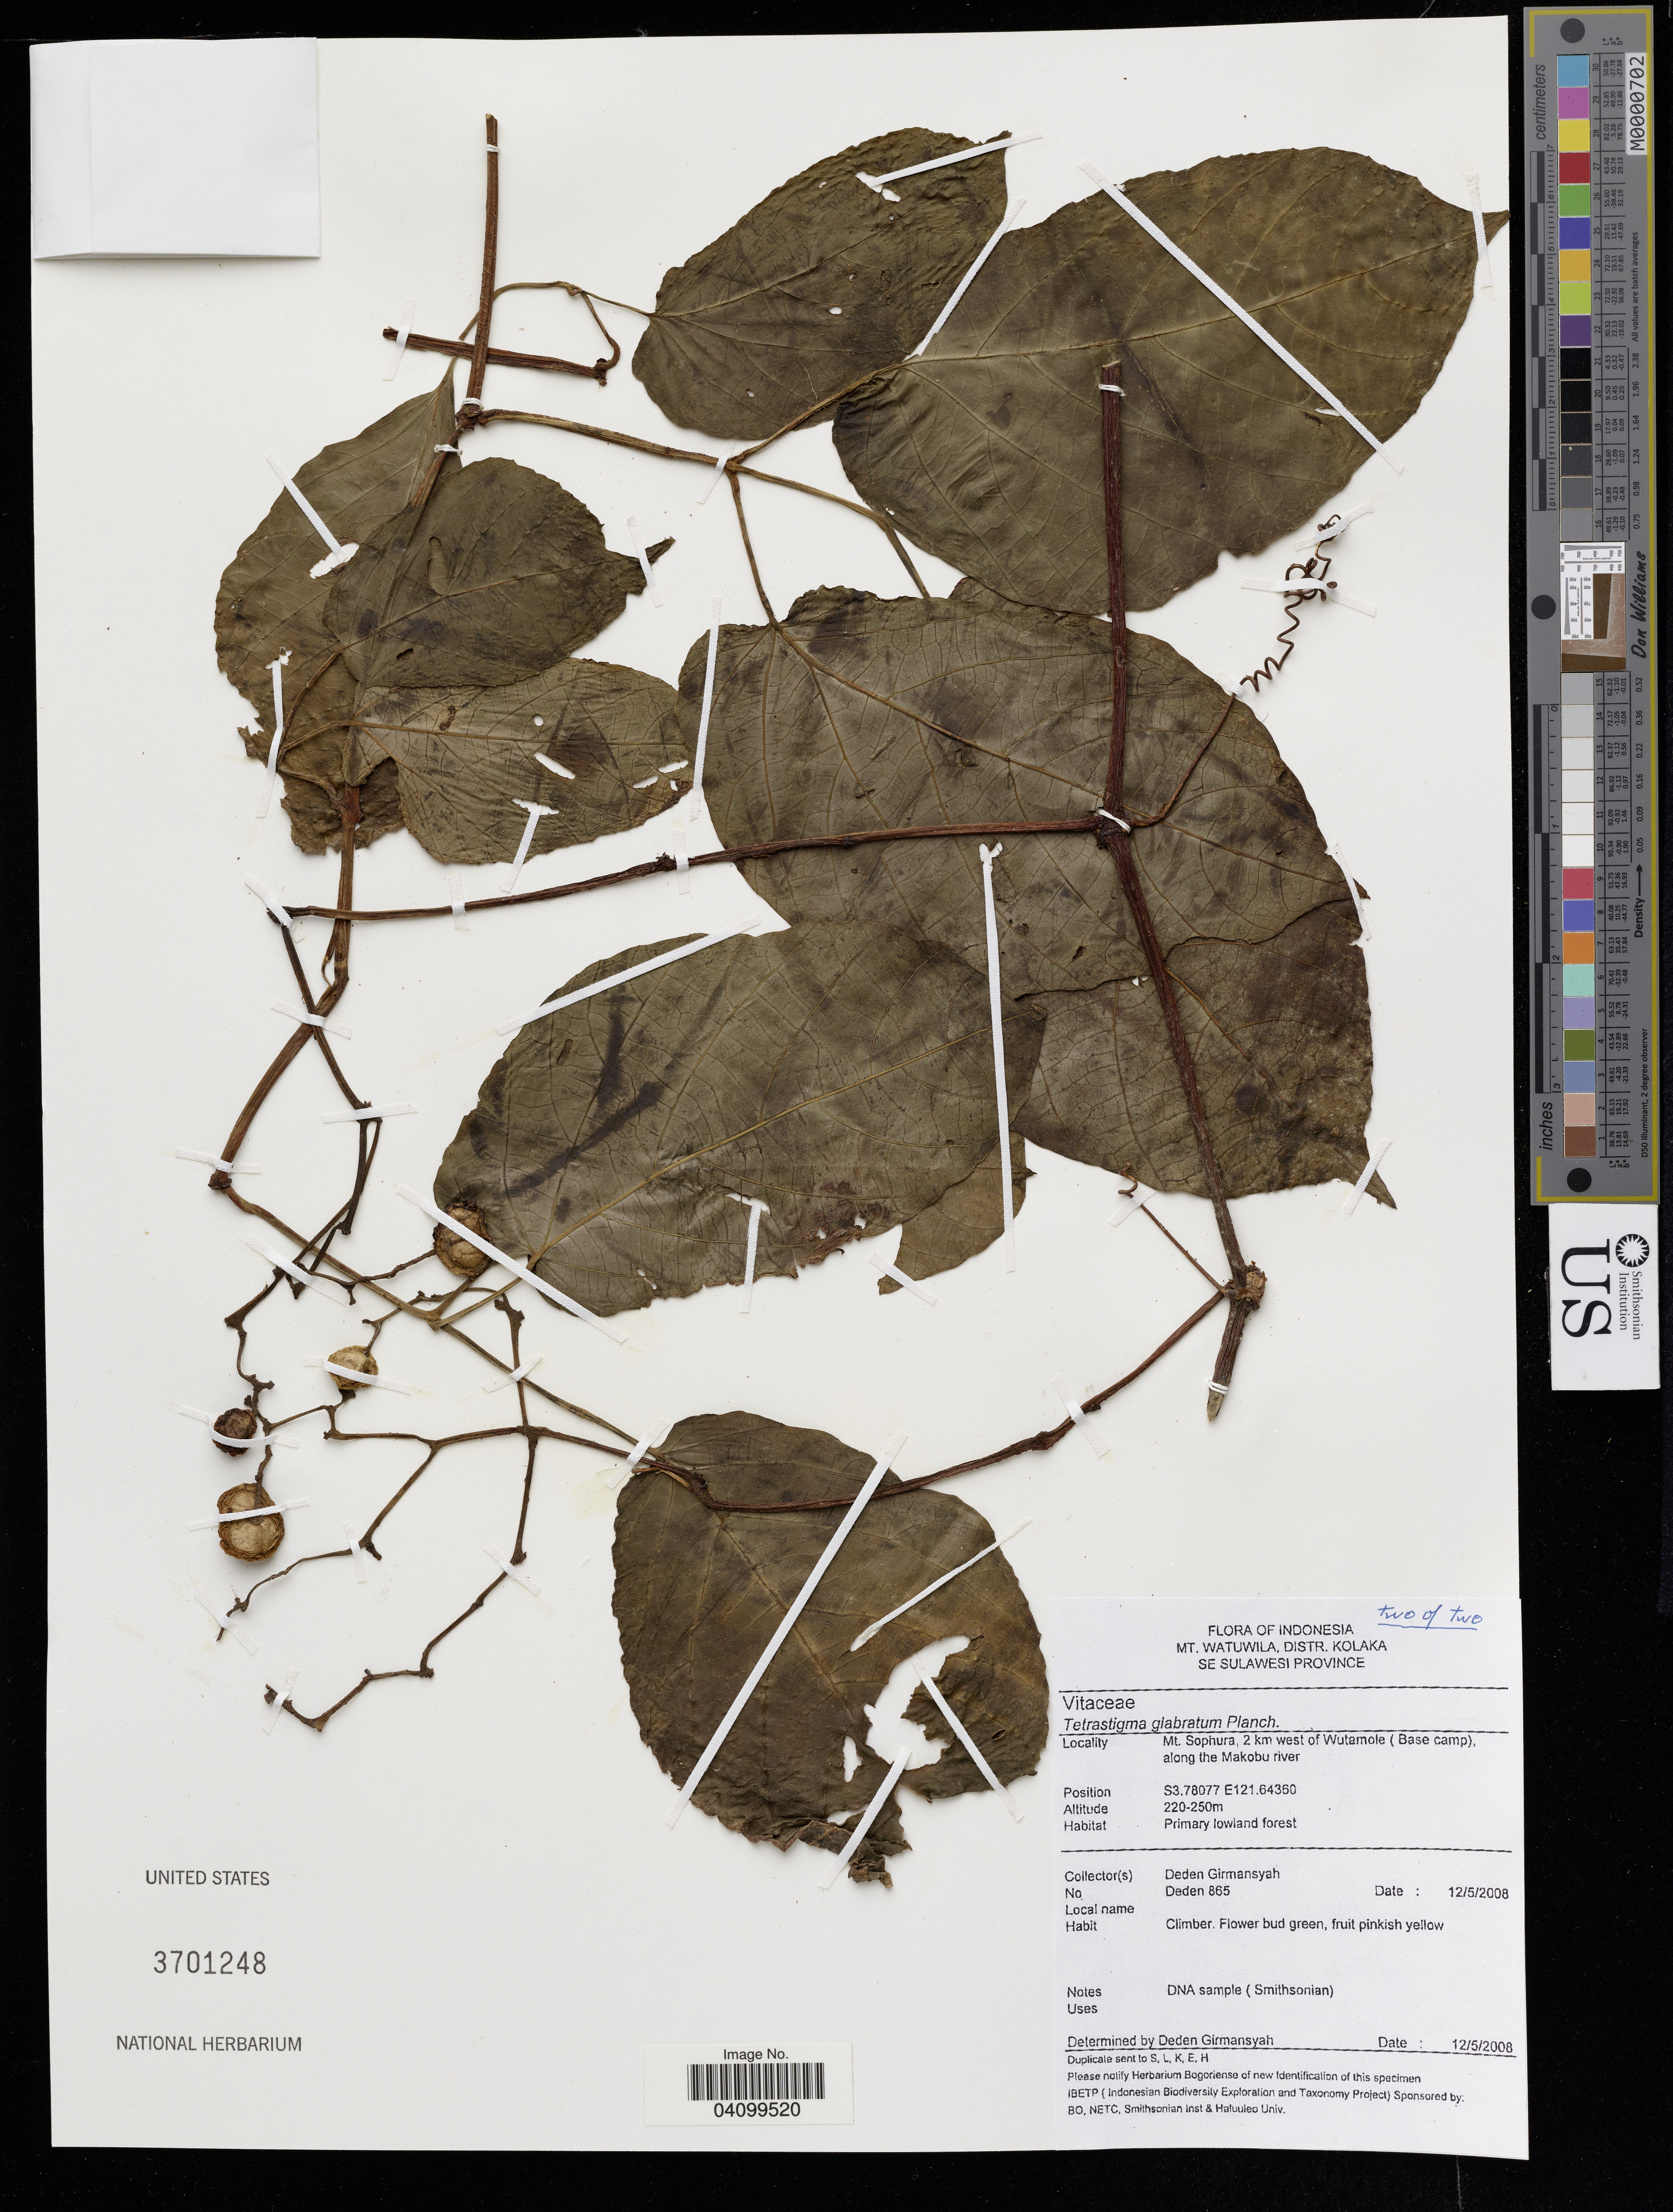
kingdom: Plantae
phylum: Tracheophyta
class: Magnoliopsida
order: Vitales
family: Vitaceae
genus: Tetrastigma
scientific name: Tetrastigma glabratum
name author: Planch.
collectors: G. Deden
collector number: Deden 865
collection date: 2008-05-12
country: Indonesia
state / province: Sulawesi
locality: Mt. Watuwila, Distr. Kolaka. SE Sulawesi Province. Mt. Sophura, 2 km west of Wutamole ( Base camp), along the Makobu river.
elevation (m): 220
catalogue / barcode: US 3701248